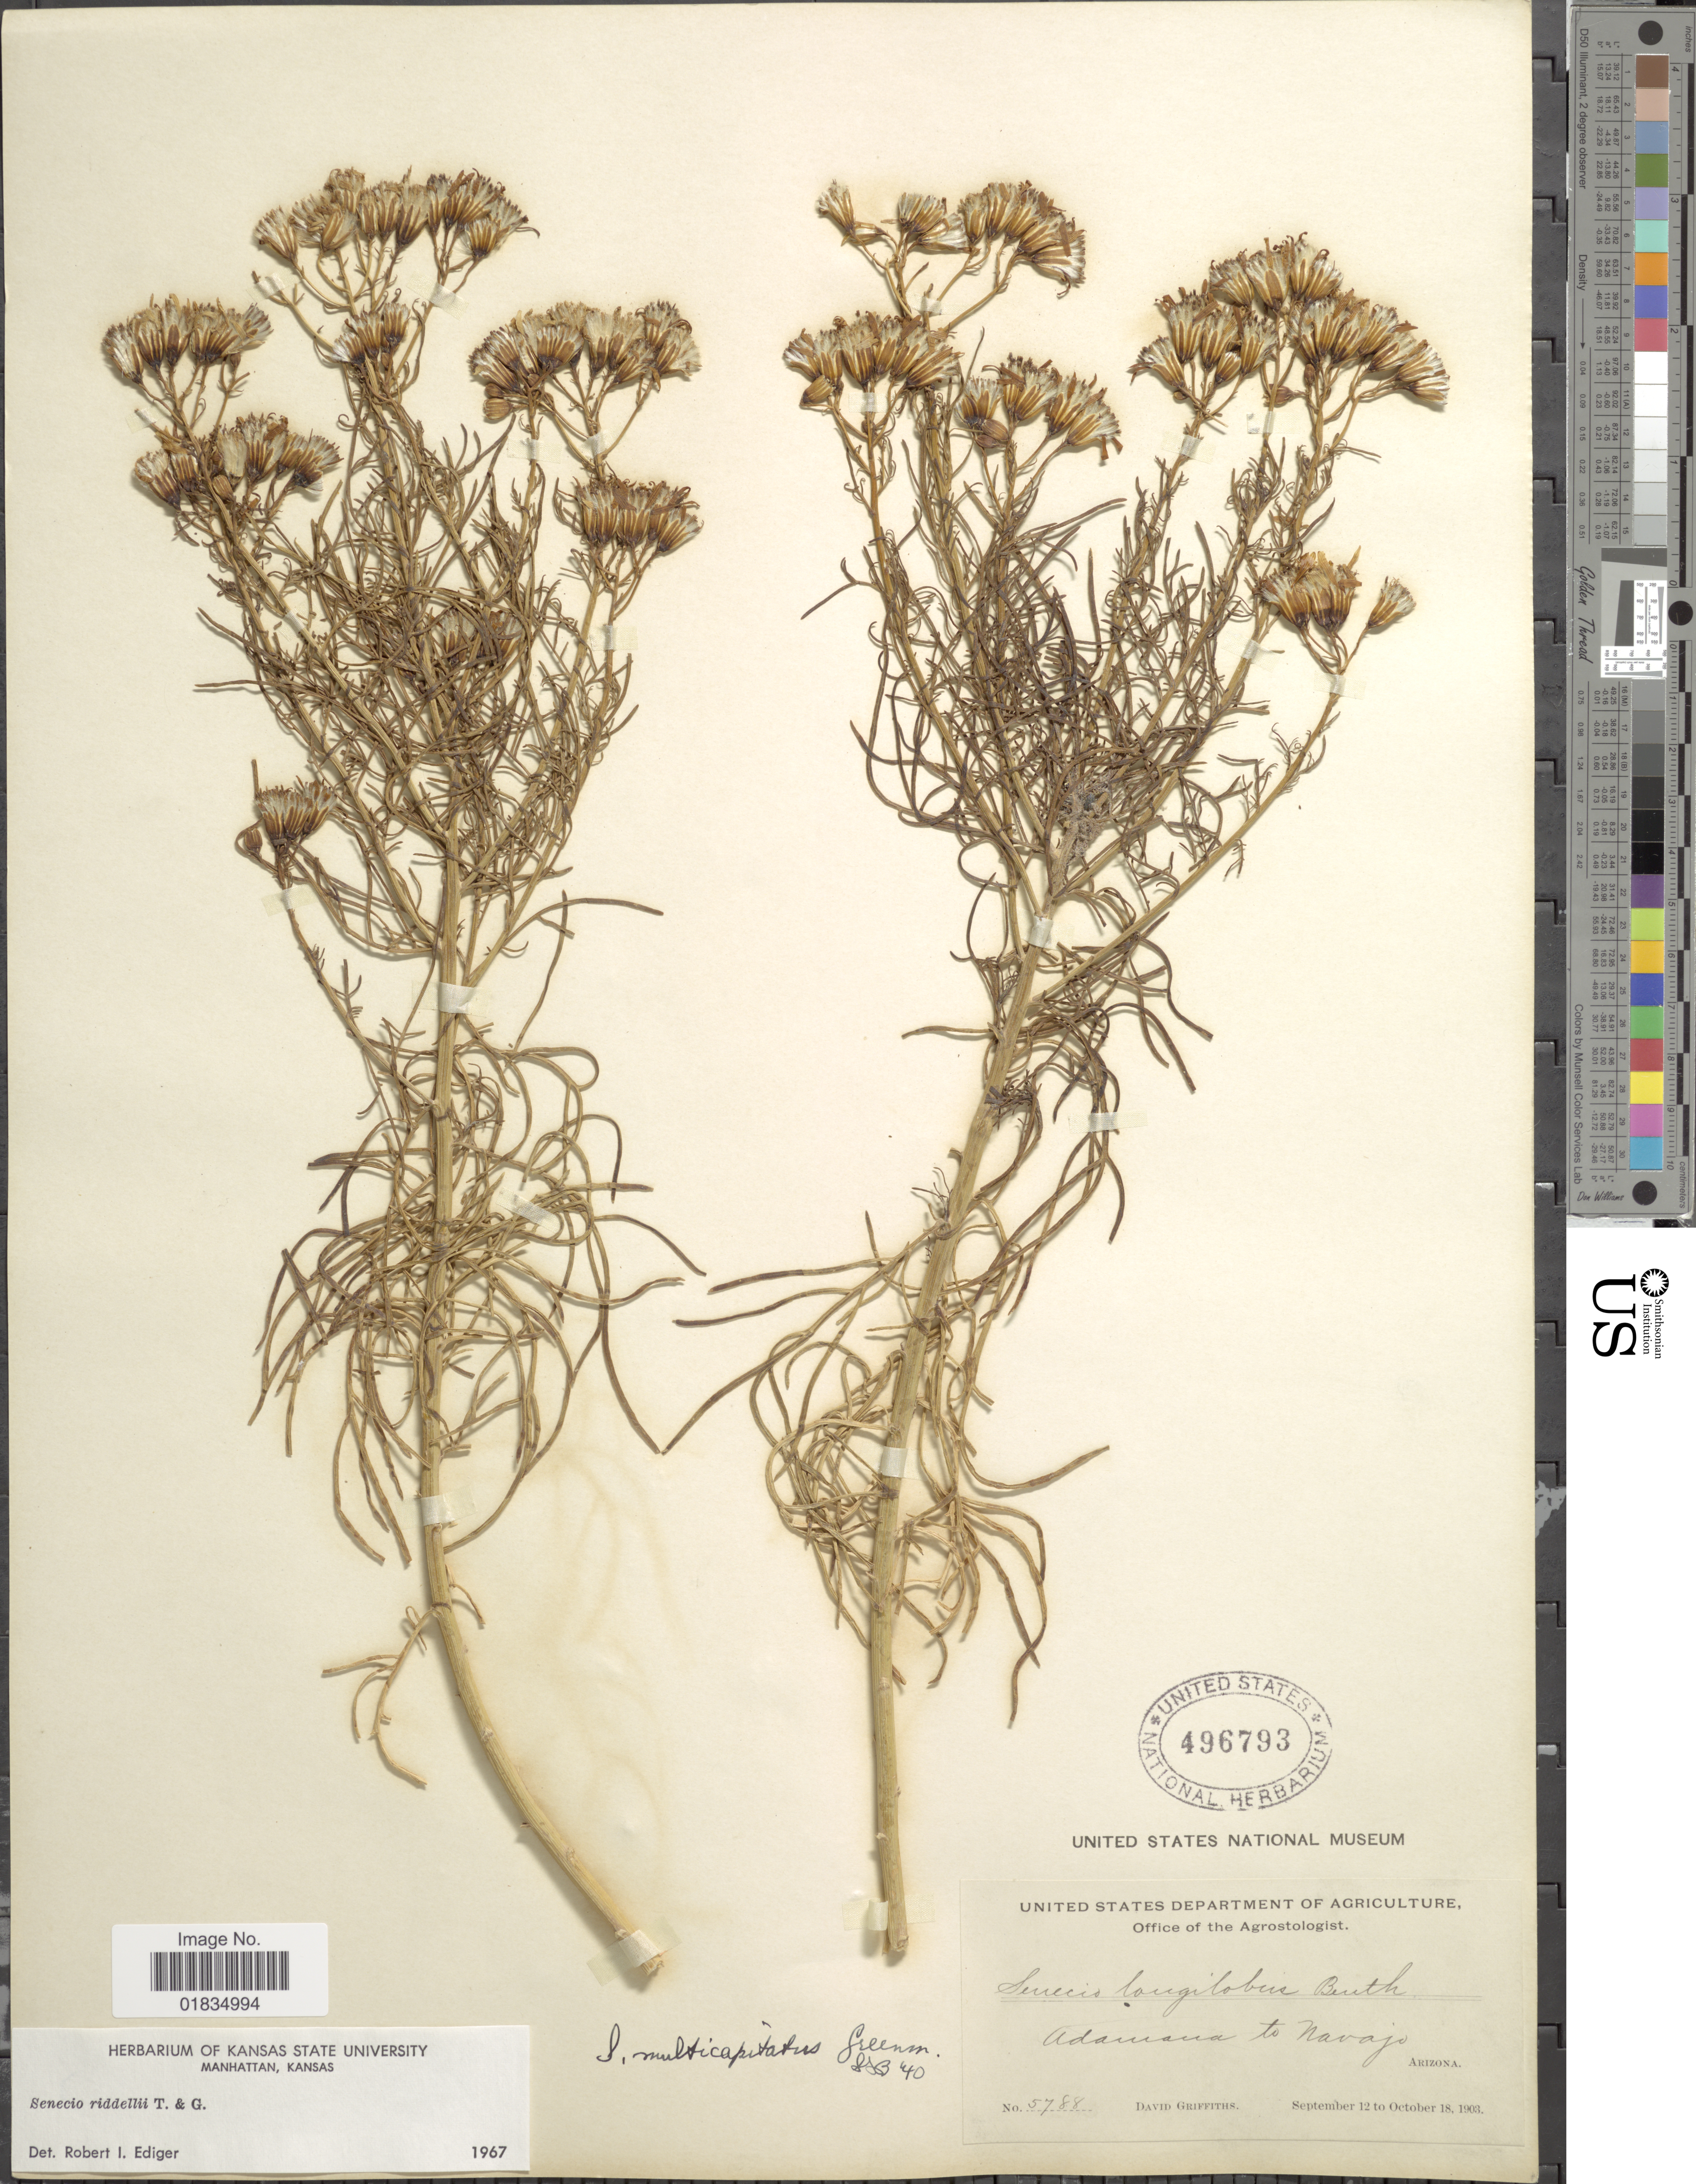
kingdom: Plantae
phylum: Tracheophyta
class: Magnoliopsida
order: Asterales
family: Asteraceae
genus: Senecio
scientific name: Senecio riddellii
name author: Torr. & A. Gray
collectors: D. Griffiths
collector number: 5788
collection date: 1903-09-12/1903-10-18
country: United States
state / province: Arizona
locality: Adamana to Navajo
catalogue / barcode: US 496793